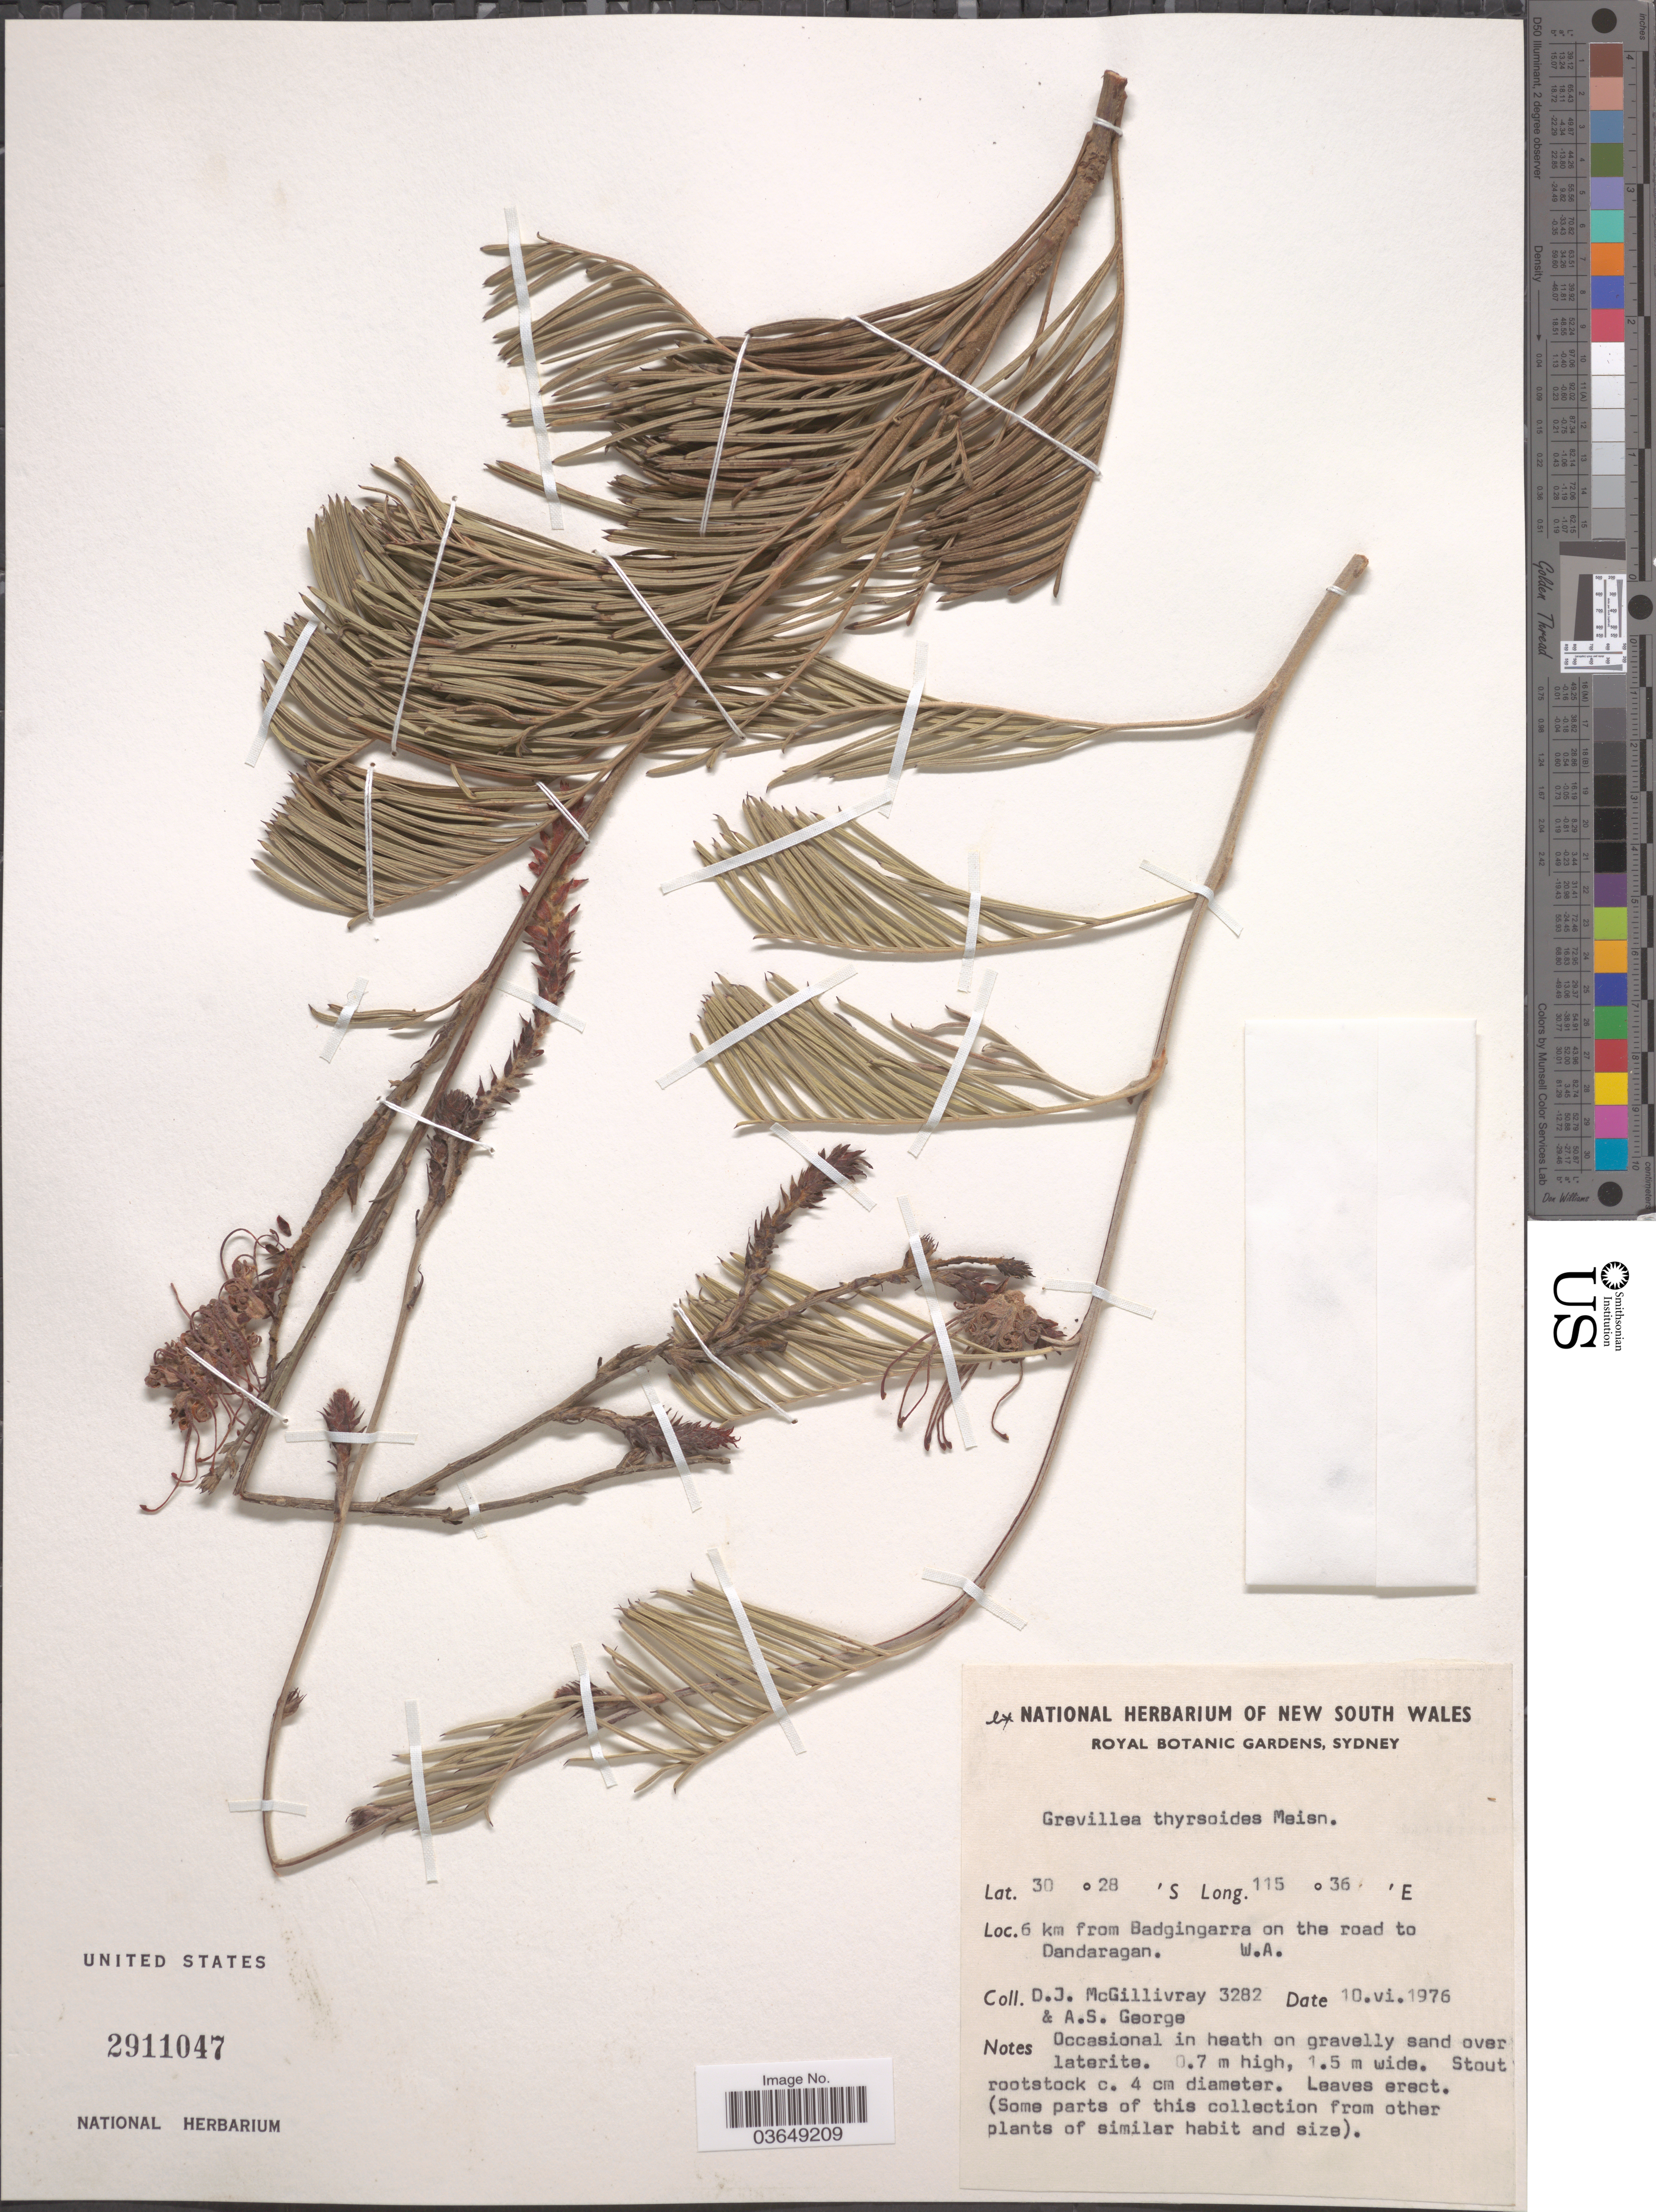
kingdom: Plantae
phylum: Tracheophyta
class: Magnoliopsida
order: Proteales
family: Proteaceae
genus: Grevillea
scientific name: Grevillea thyrsoides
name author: Meisn.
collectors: D. J. McGillivray & A. S. George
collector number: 3282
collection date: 1976-06-10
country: Australia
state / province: Western Australia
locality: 6 km from Badgingarra on the road to Dandaragan.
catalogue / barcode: US 2911047